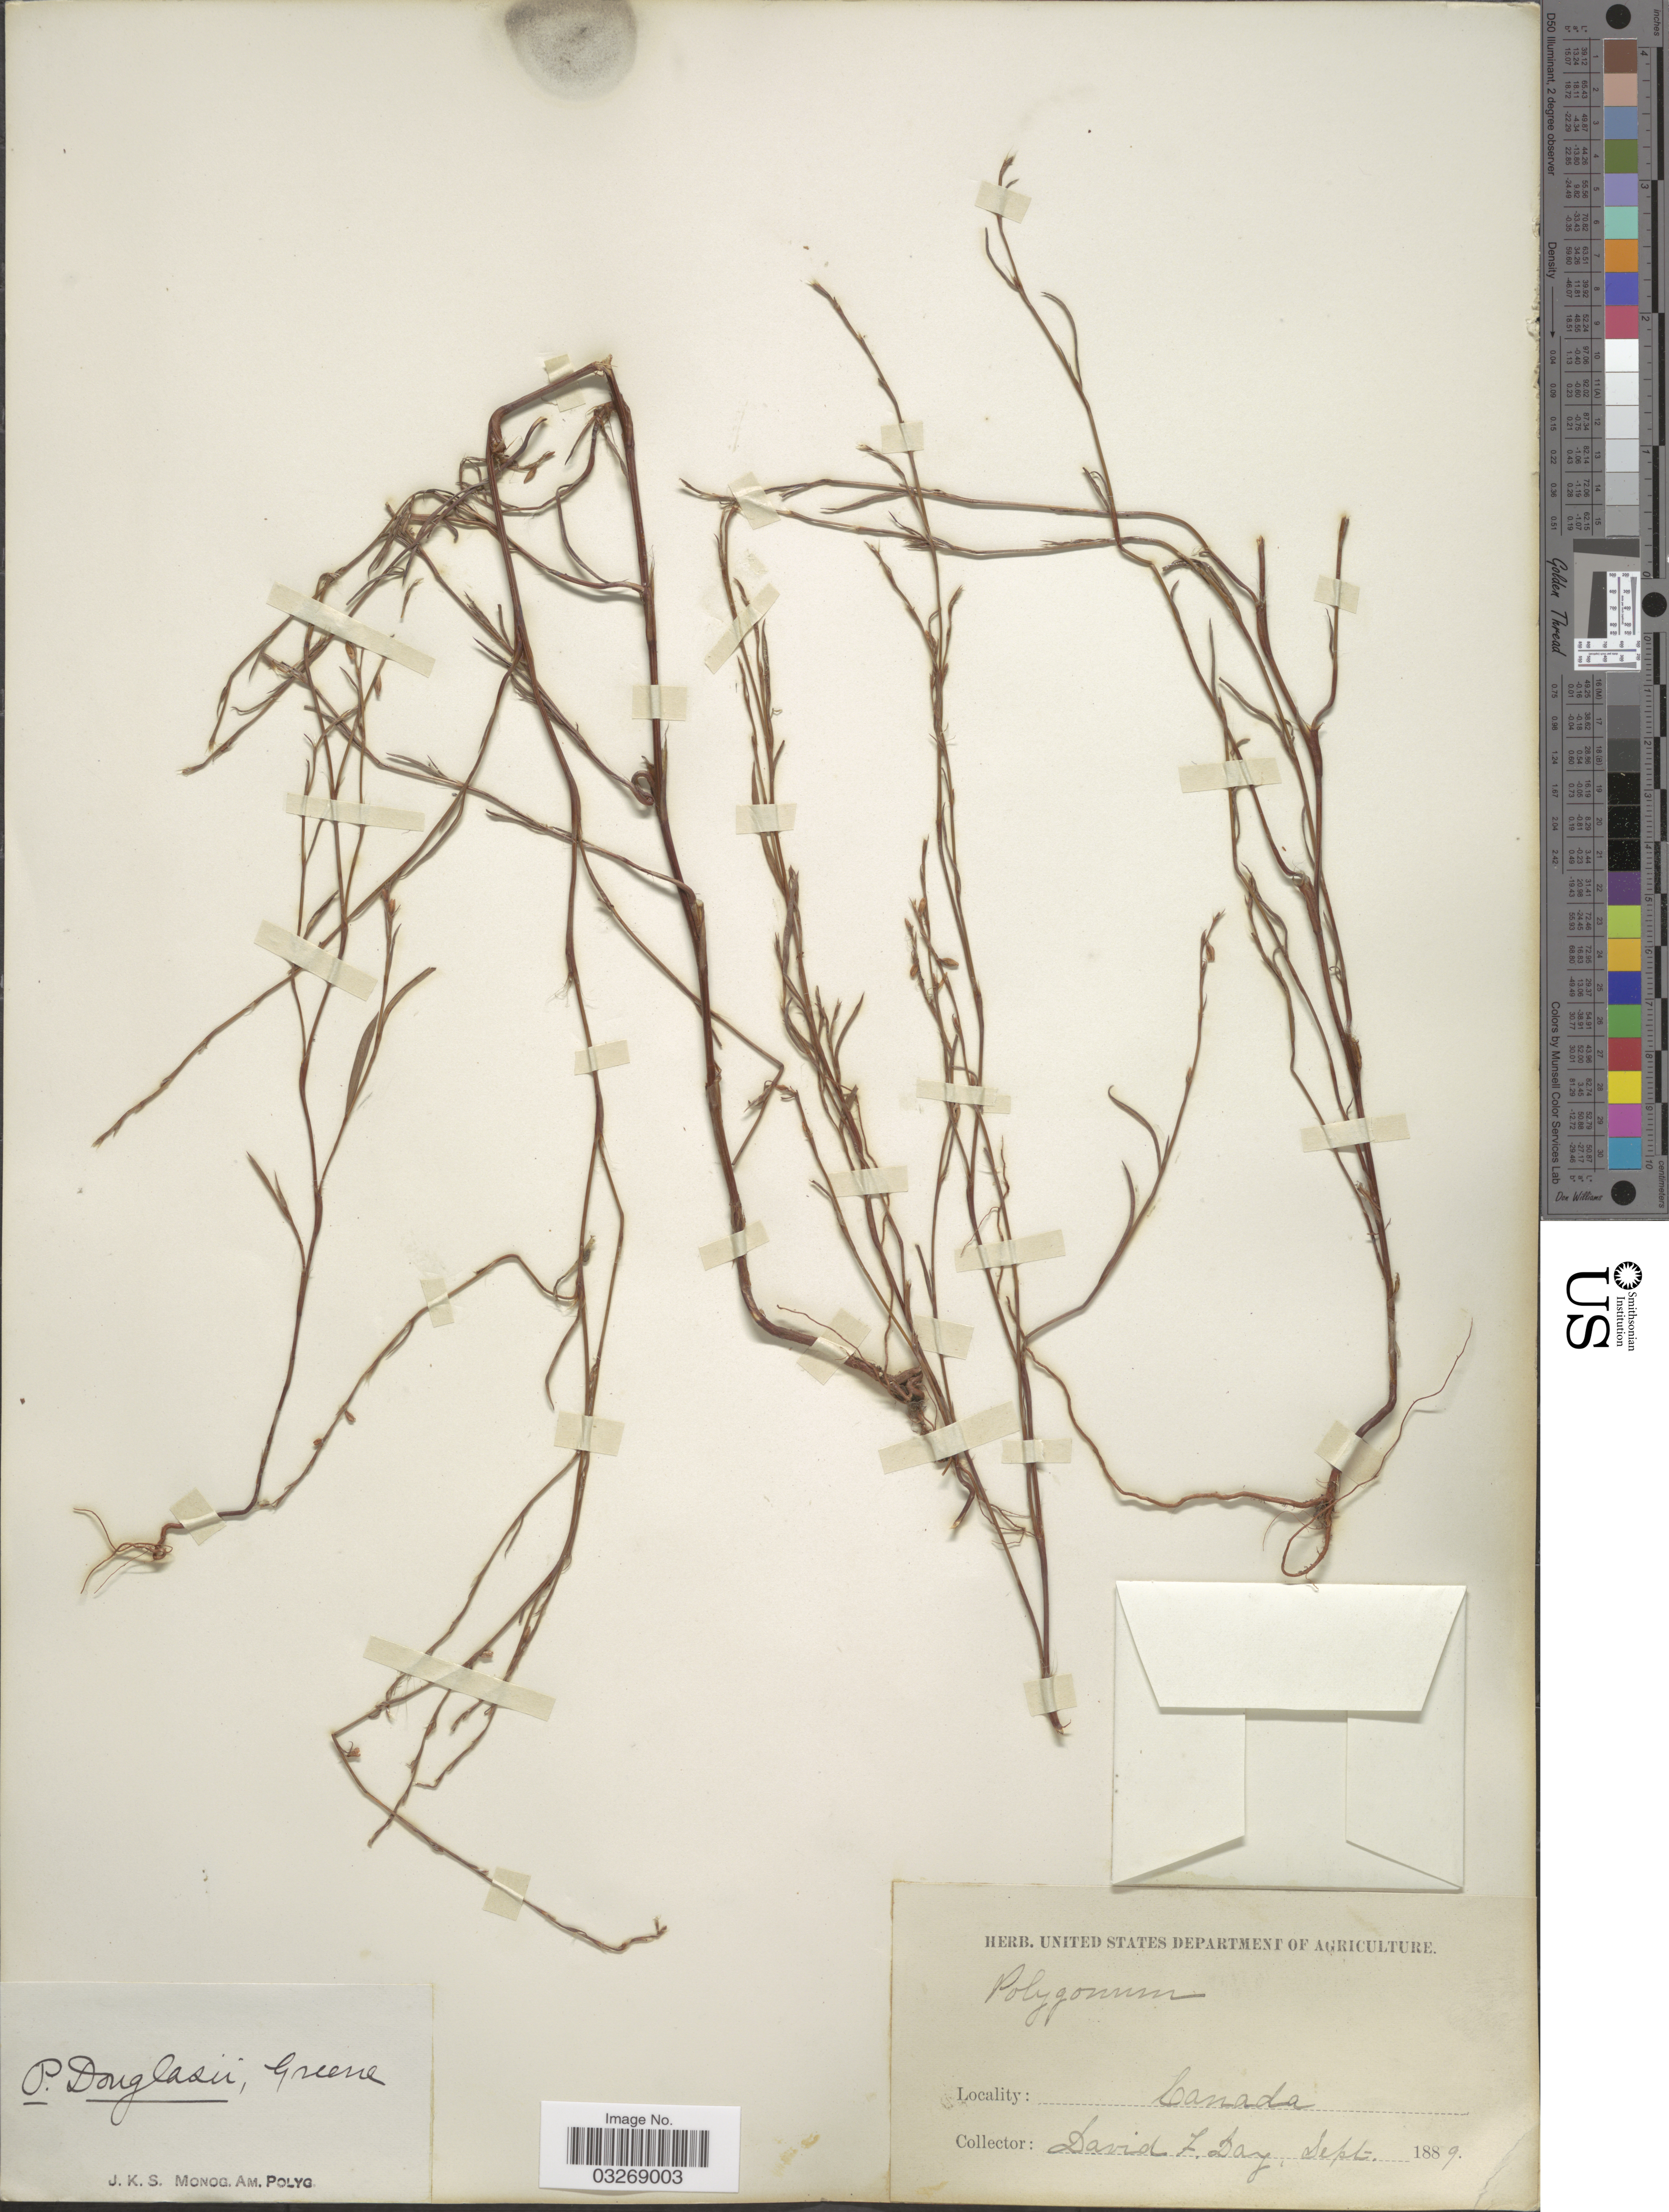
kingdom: Plantae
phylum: Tracheophyta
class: Magnoliopsida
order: Caryophyllales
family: Polygonaceae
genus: Polygonum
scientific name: Polygonum douglasii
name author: Greene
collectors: D. Day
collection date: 1889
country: Canada